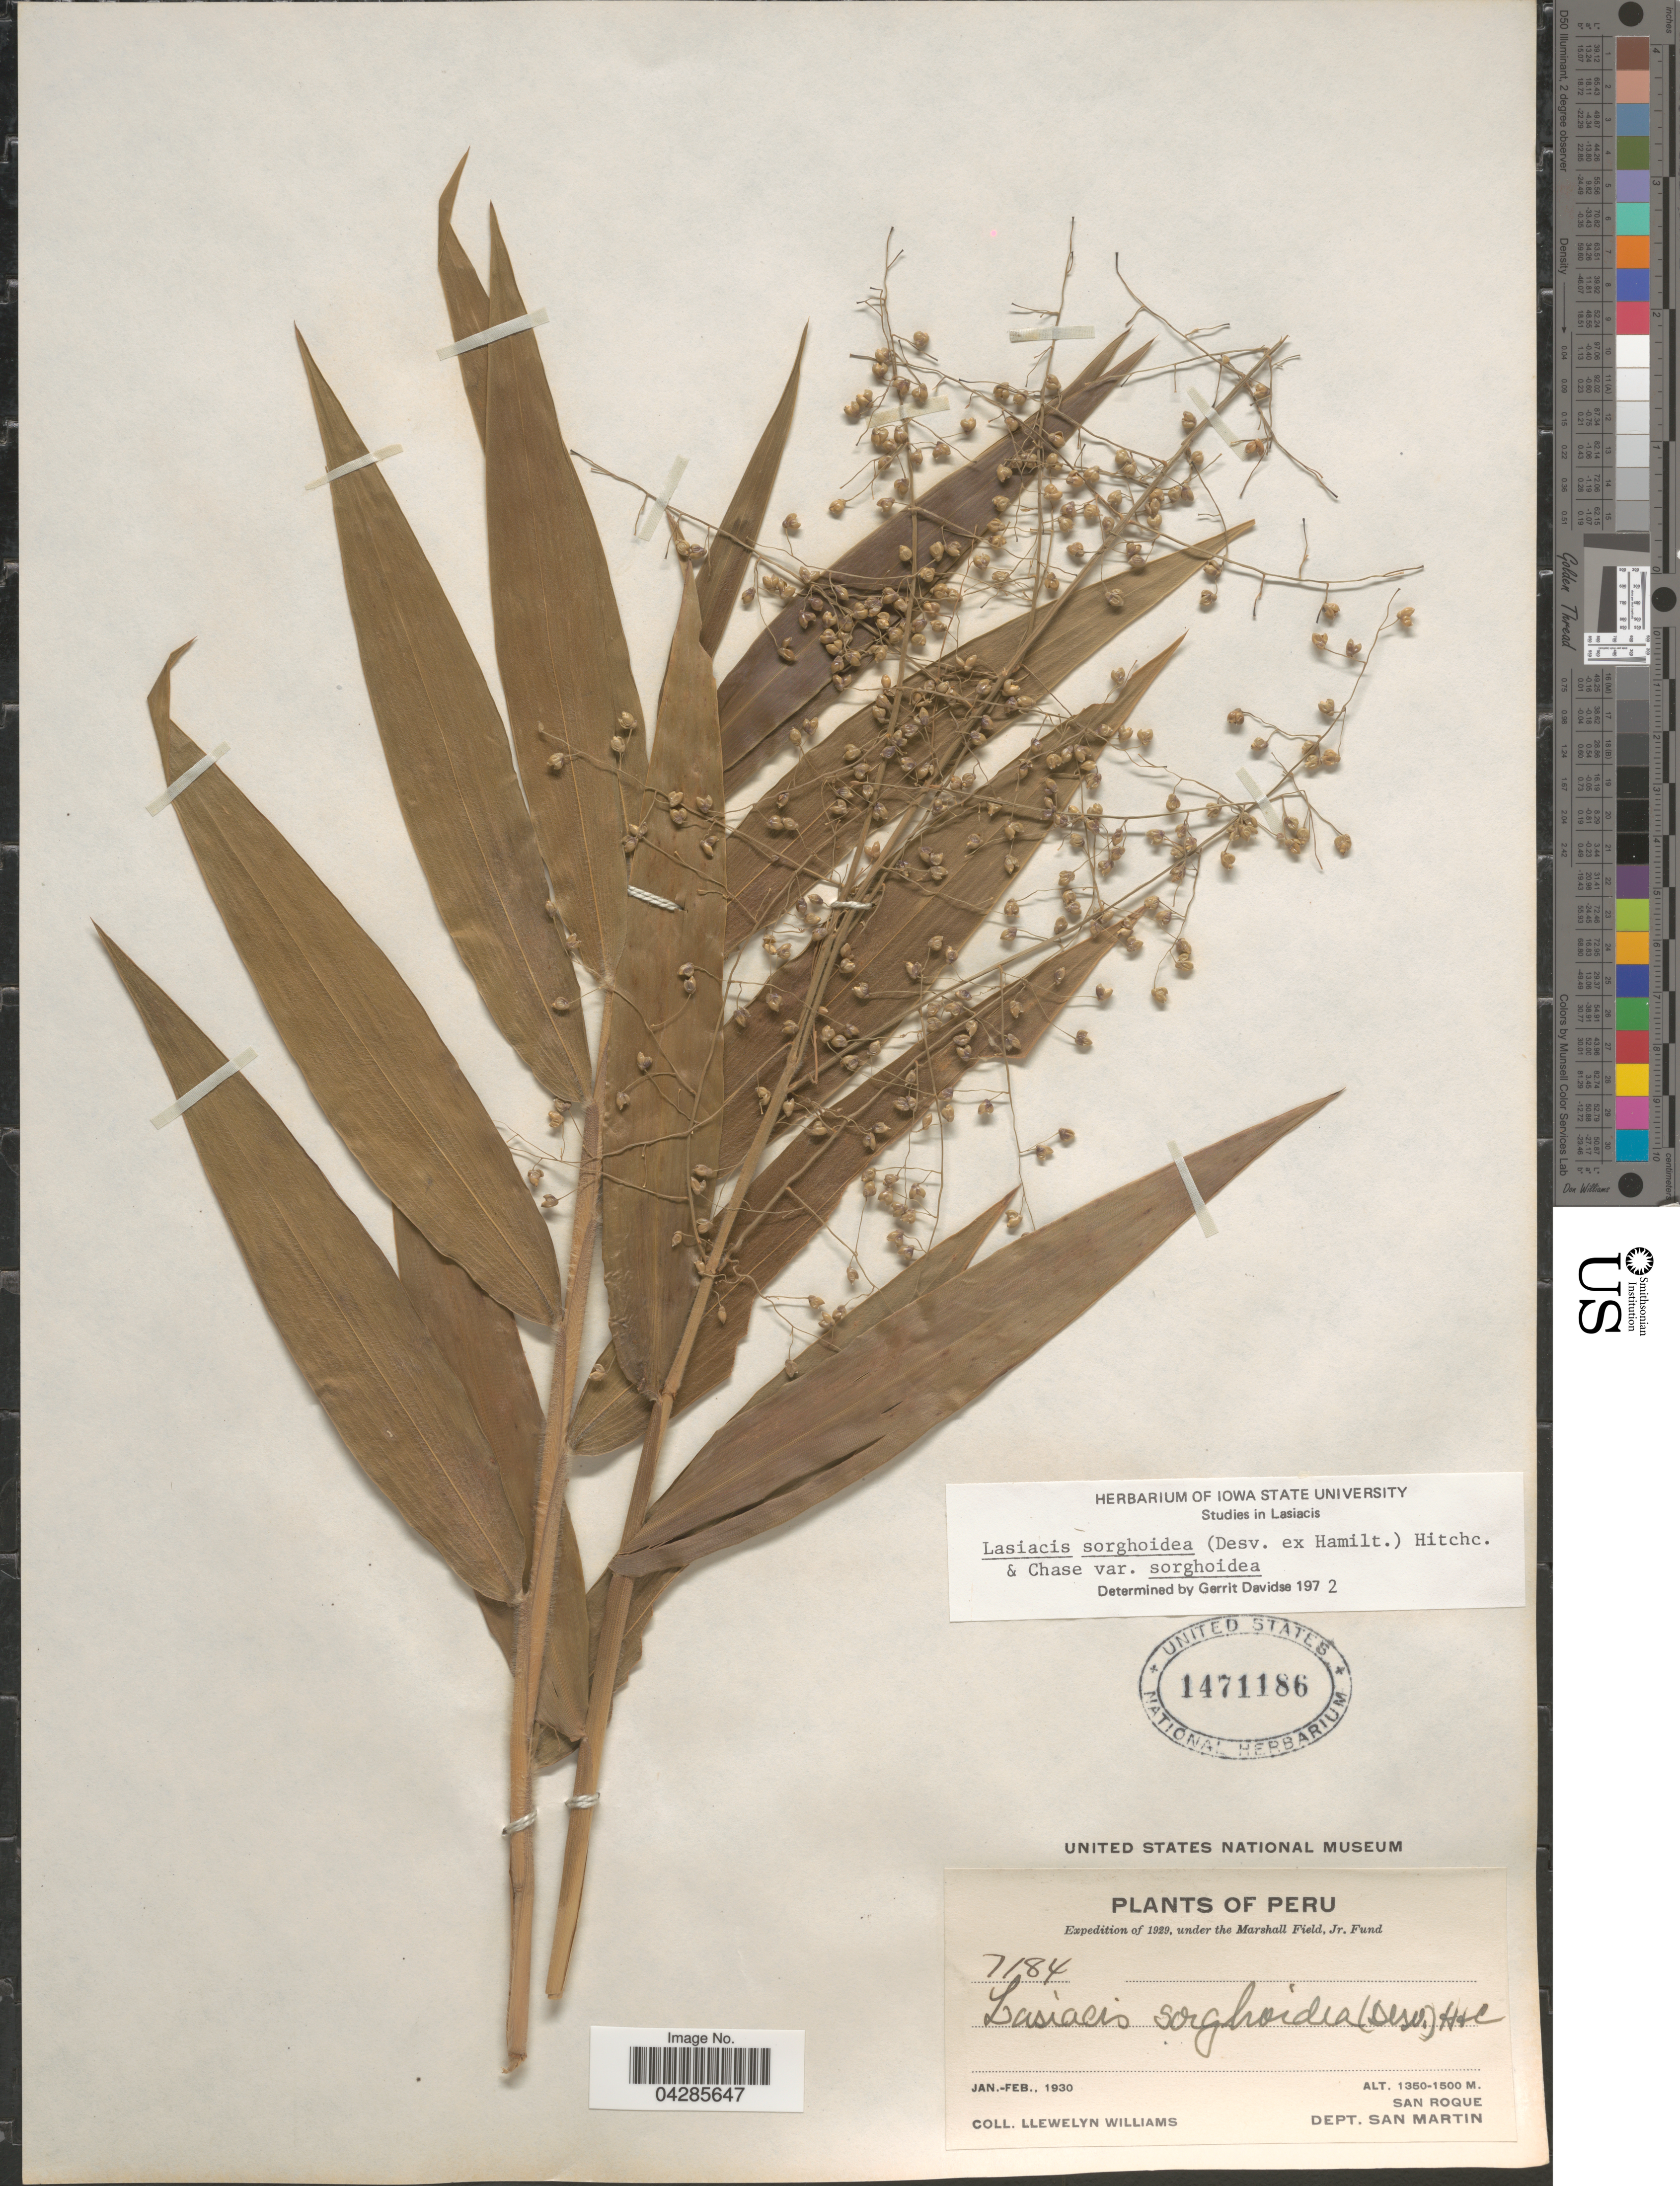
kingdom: Plantae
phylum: Tracheophyta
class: Liliopsida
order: Poales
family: Poaceae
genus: Lasiacis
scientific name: Lasiacis sorghoidea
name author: (Desv. ex Ham.) Hitchc. & Chase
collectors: Ll. Williams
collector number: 7184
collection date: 1930-01/1930-02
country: Peru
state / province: San Martín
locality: Expedition of 1929. San Roque. Dept. San Martin.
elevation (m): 1350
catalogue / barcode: US 1471186